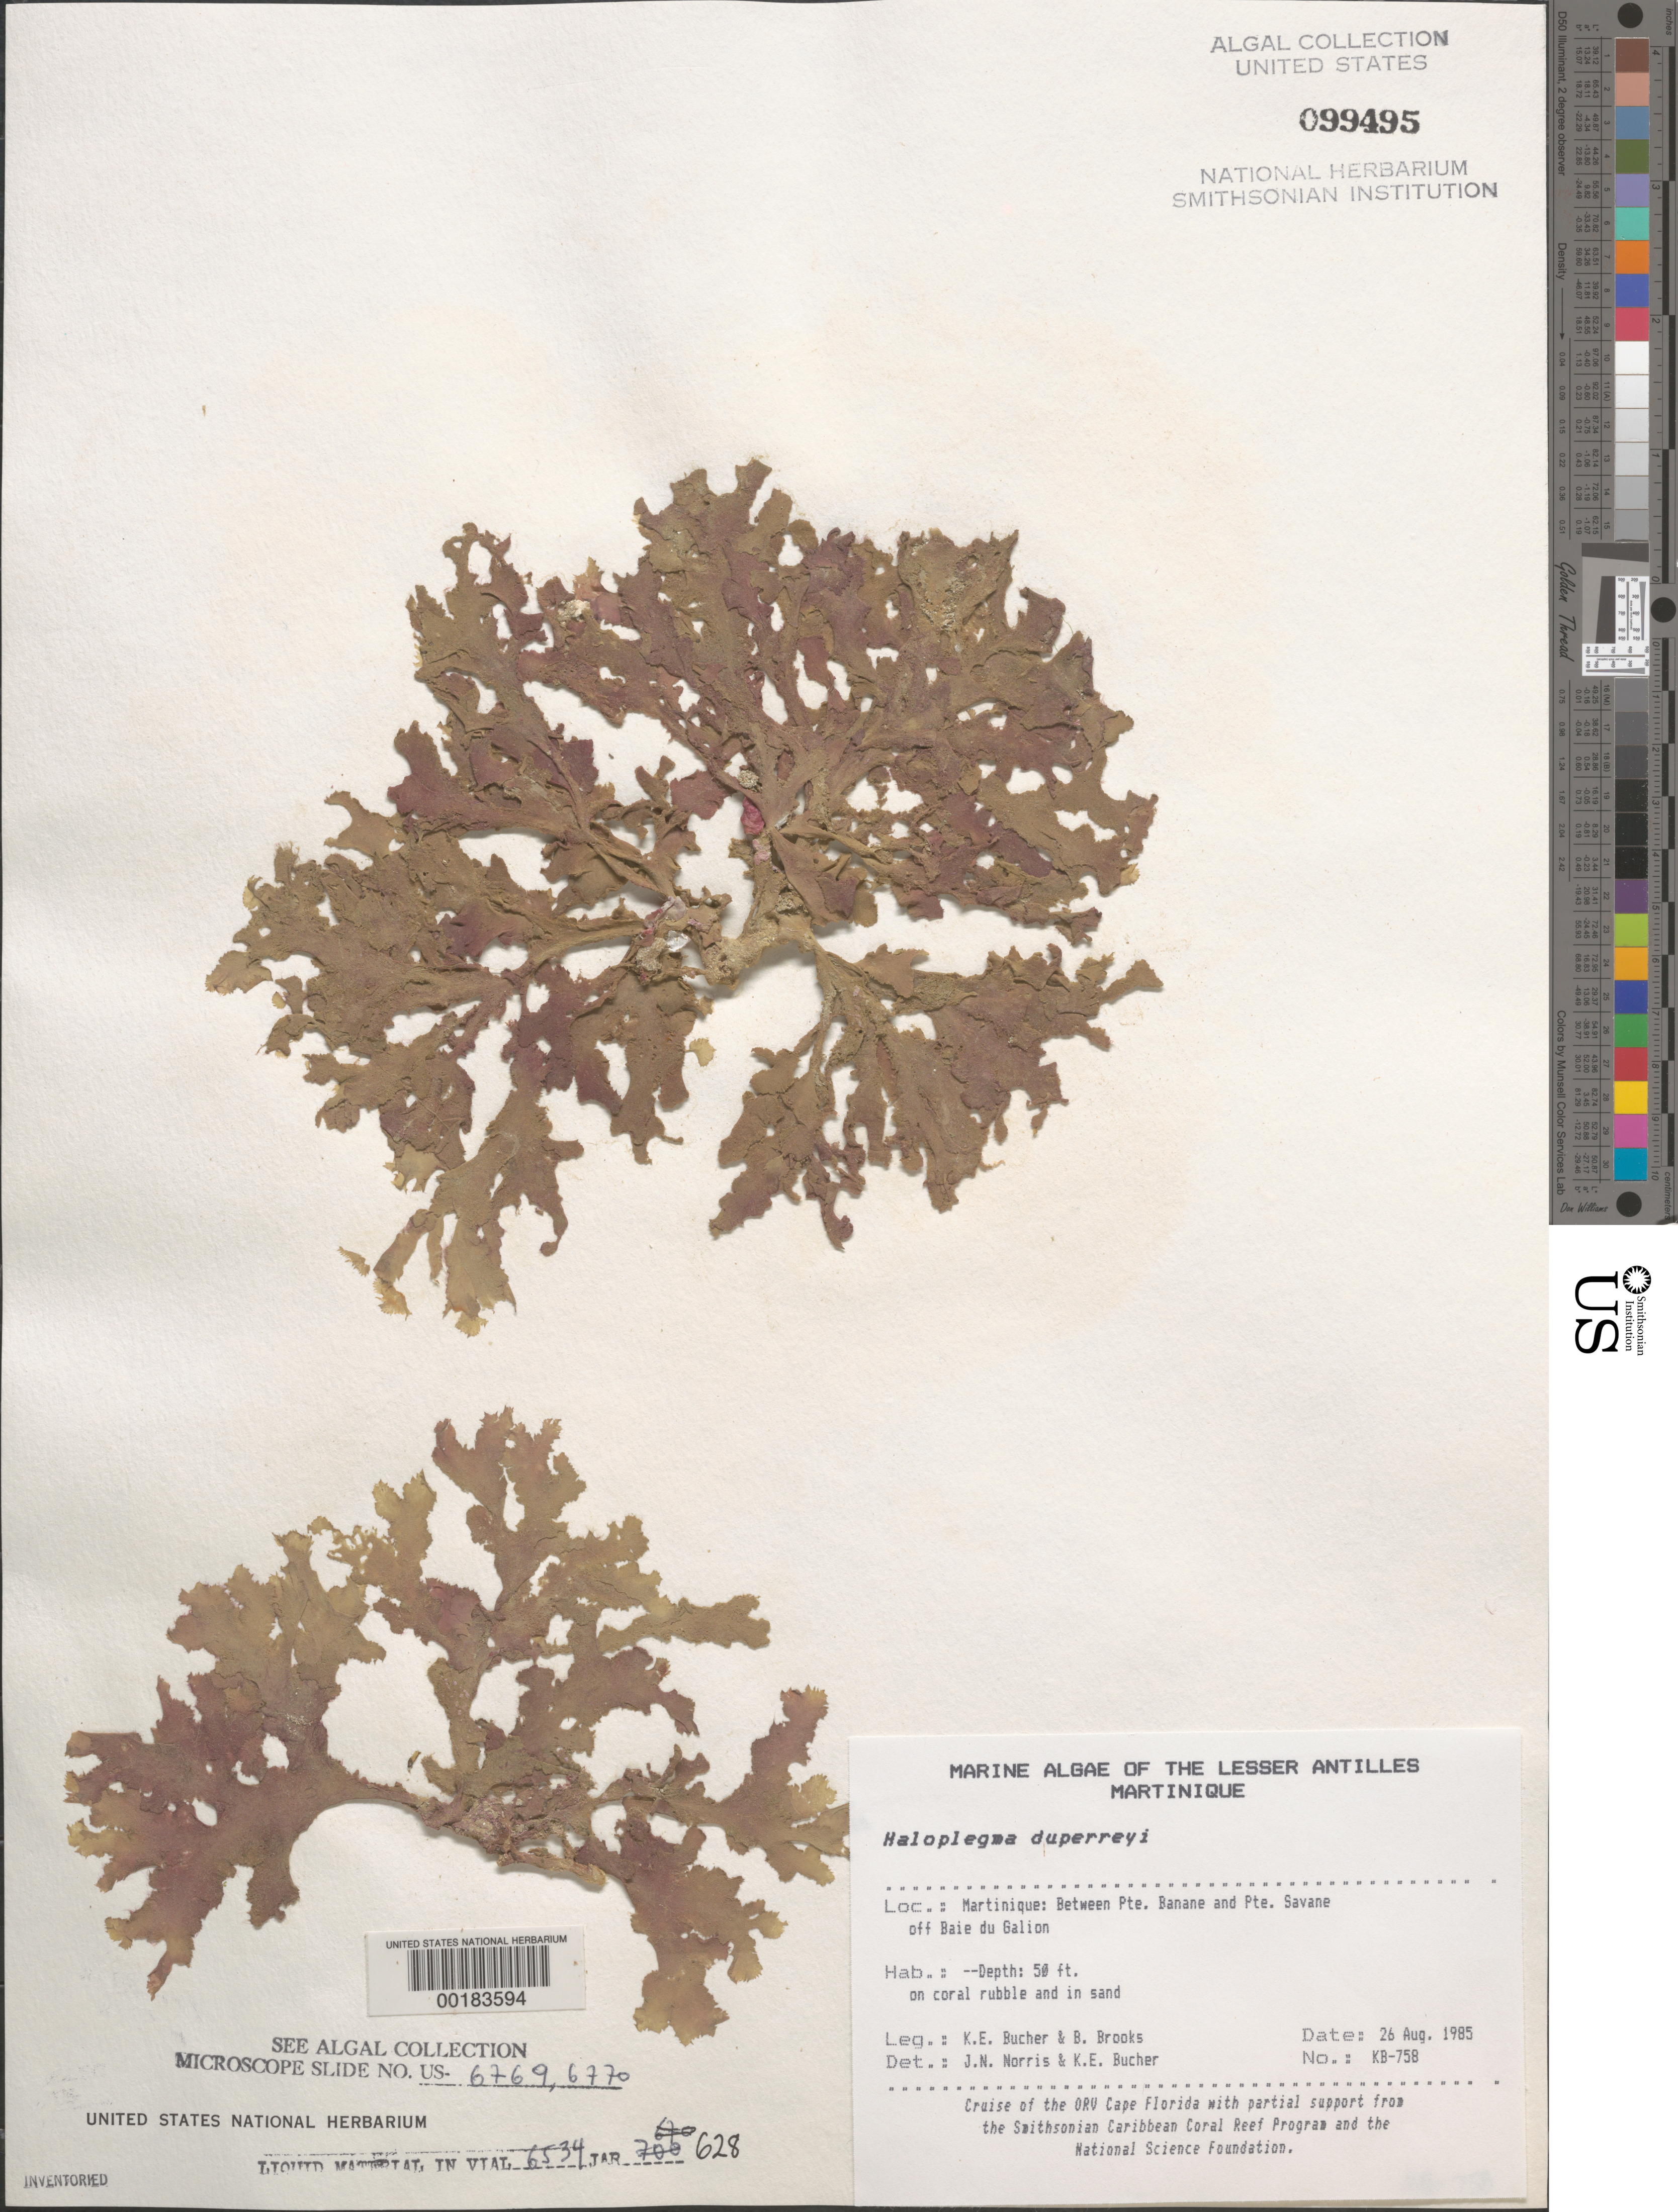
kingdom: Plantae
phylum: Rhodophyta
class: Florideophyceae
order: Ceramiales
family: Wrangeliaceae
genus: Haloplegma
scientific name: Haloplegma duperreyi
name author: Mont.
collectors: K. E. Bucher & B. Brooks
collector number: KB-758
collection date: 1985-08-26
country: Martinique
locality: The Lesser Antilles. Between Pte. Banane and Pte. Savane off Baie du Galion.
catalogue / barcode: US 99495